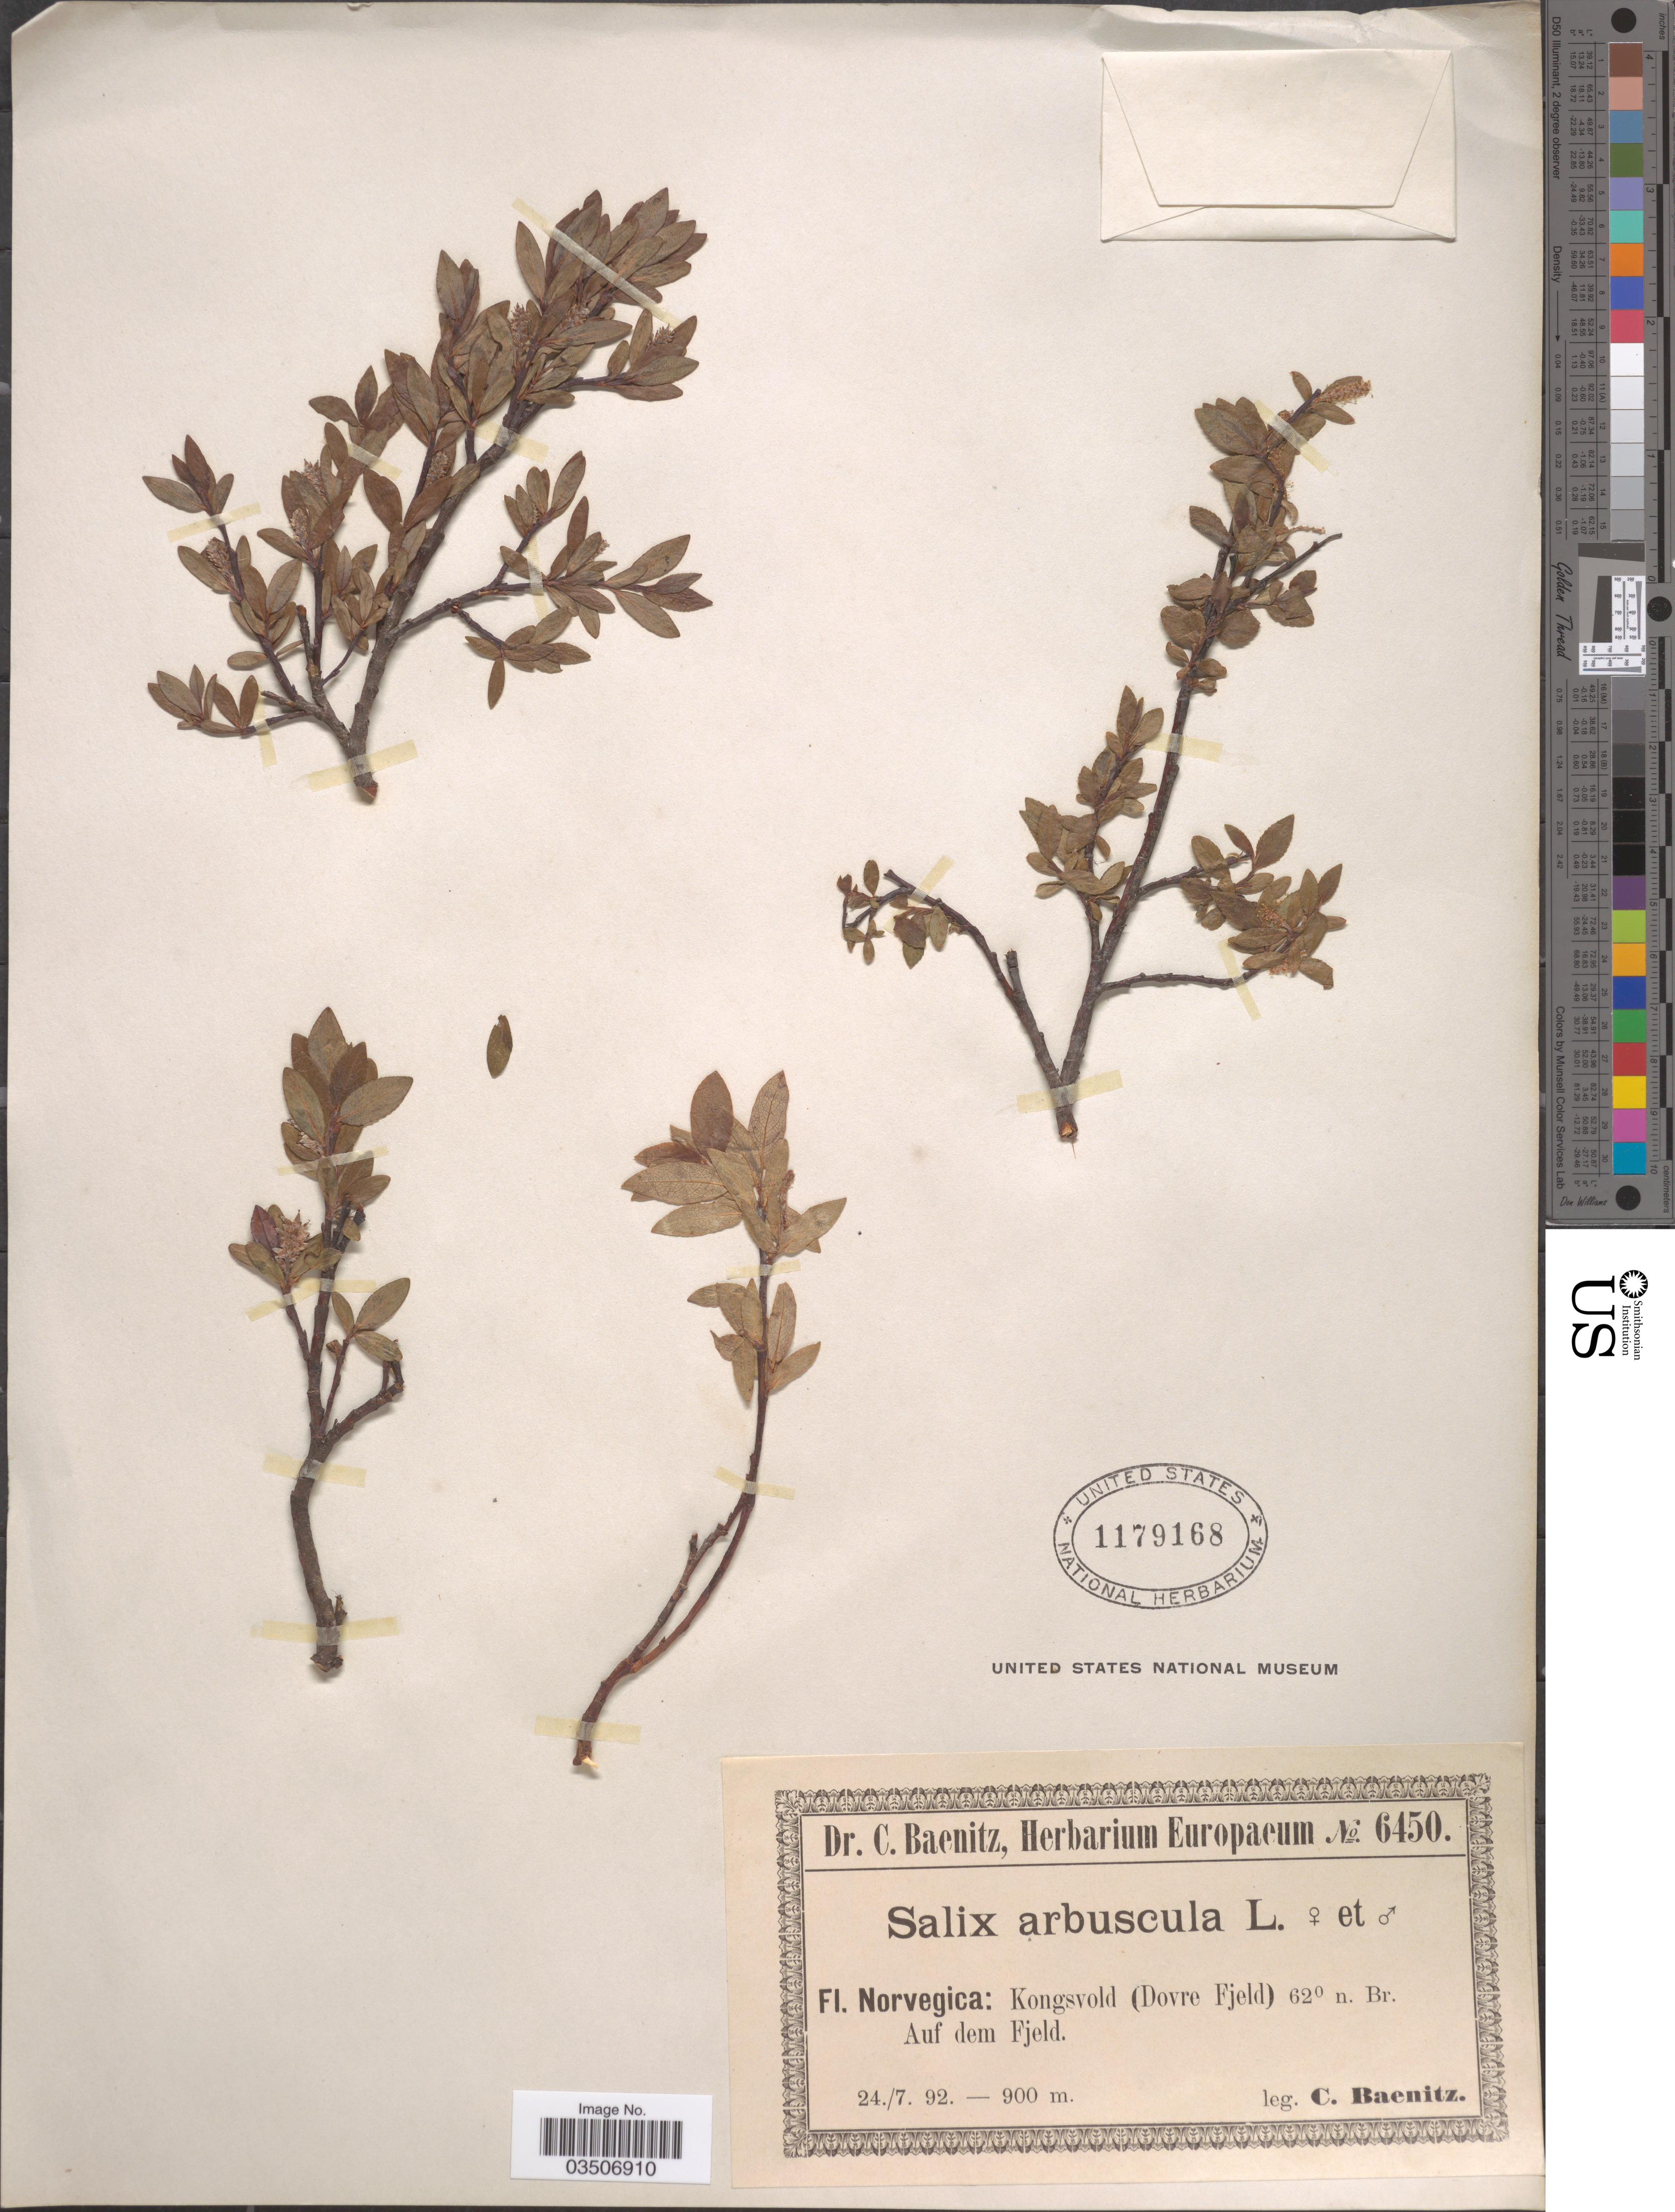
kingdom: Plantae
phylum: Tracheophyta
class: Magnoliopsida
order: Malpighiales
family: Salicaceae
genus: Salix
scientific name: Salix arbuscula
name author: L.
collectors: C. G. Baenitz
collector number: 6450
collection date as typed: Transcribed d/m/y: 24/7/92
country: Norway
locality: Norvegica: Kongsvold (Dovre Fjeld). Auf dem Fjeld.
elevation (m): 900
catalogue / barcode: US 1179168